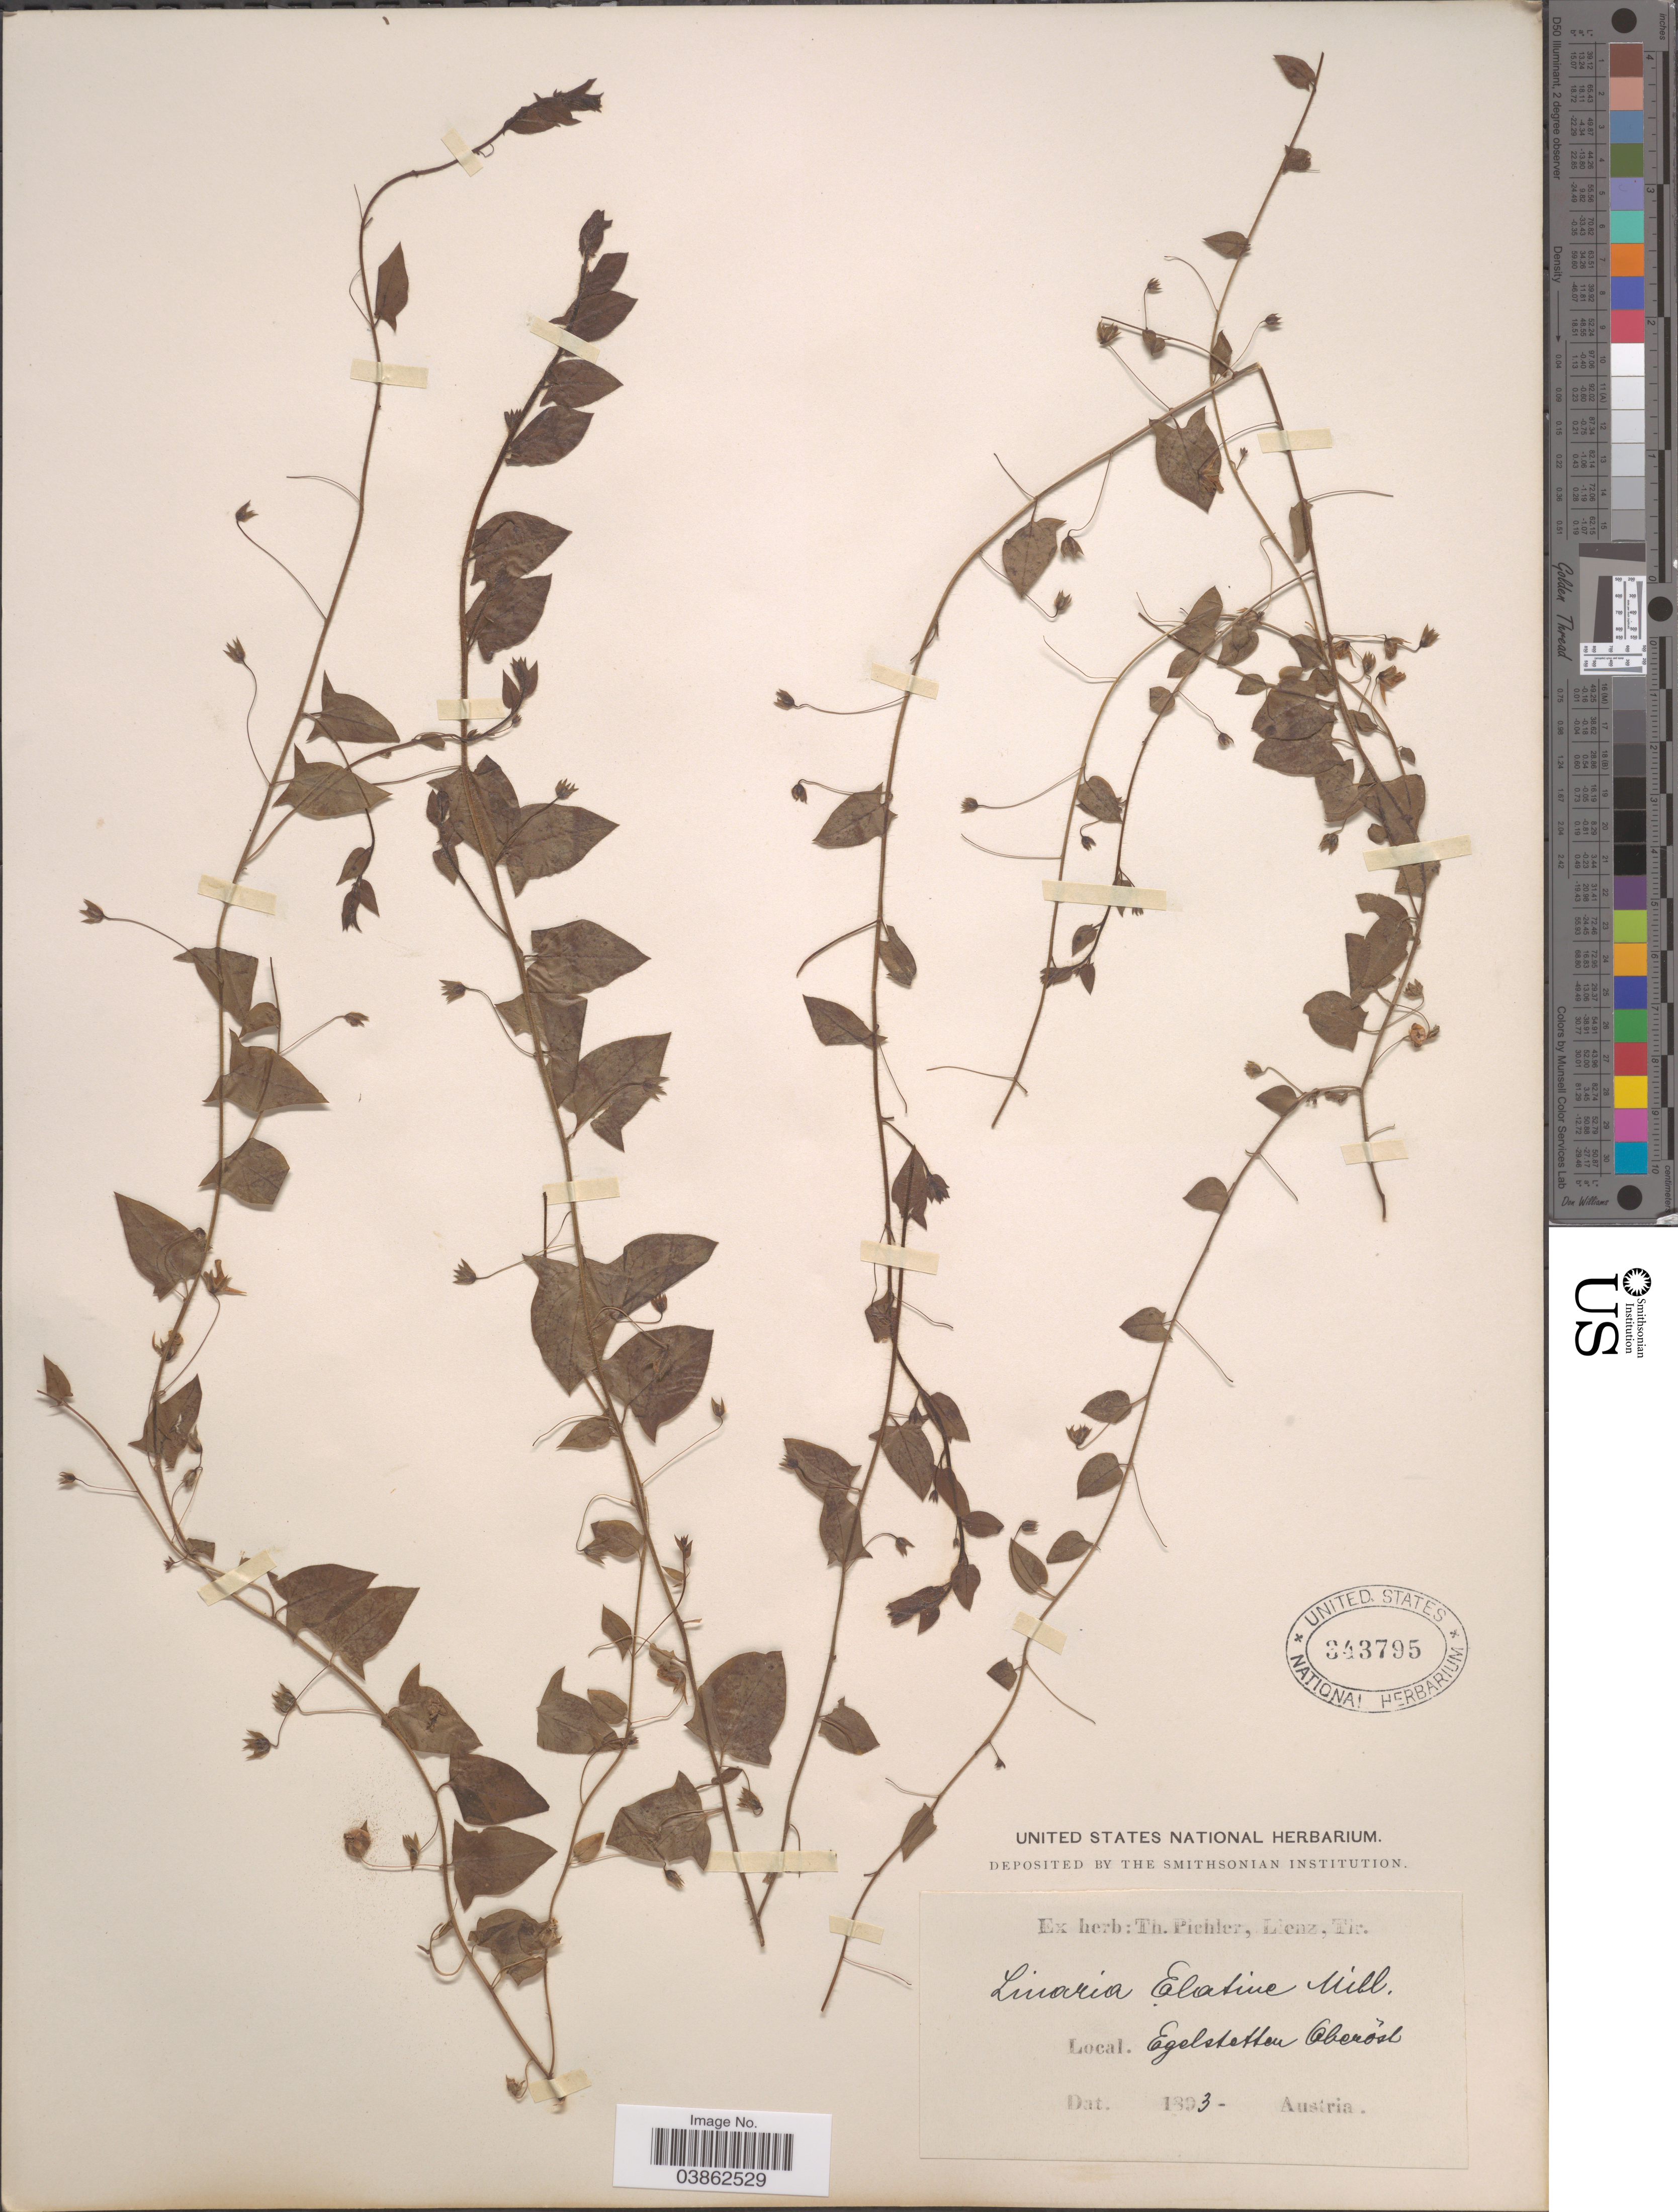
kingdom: Plantae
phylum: Tracheophyta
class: Magnoliopsida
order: Lamiales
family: Plantaginaceae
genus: Elatinoides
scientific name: Elatinoides elatine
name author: (L.) Wettst.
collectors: ex herb. T. Pichler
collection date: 1893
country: Austria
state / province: Oberosterreich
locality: Egelstetten Oberôst.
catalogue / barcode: US 343795